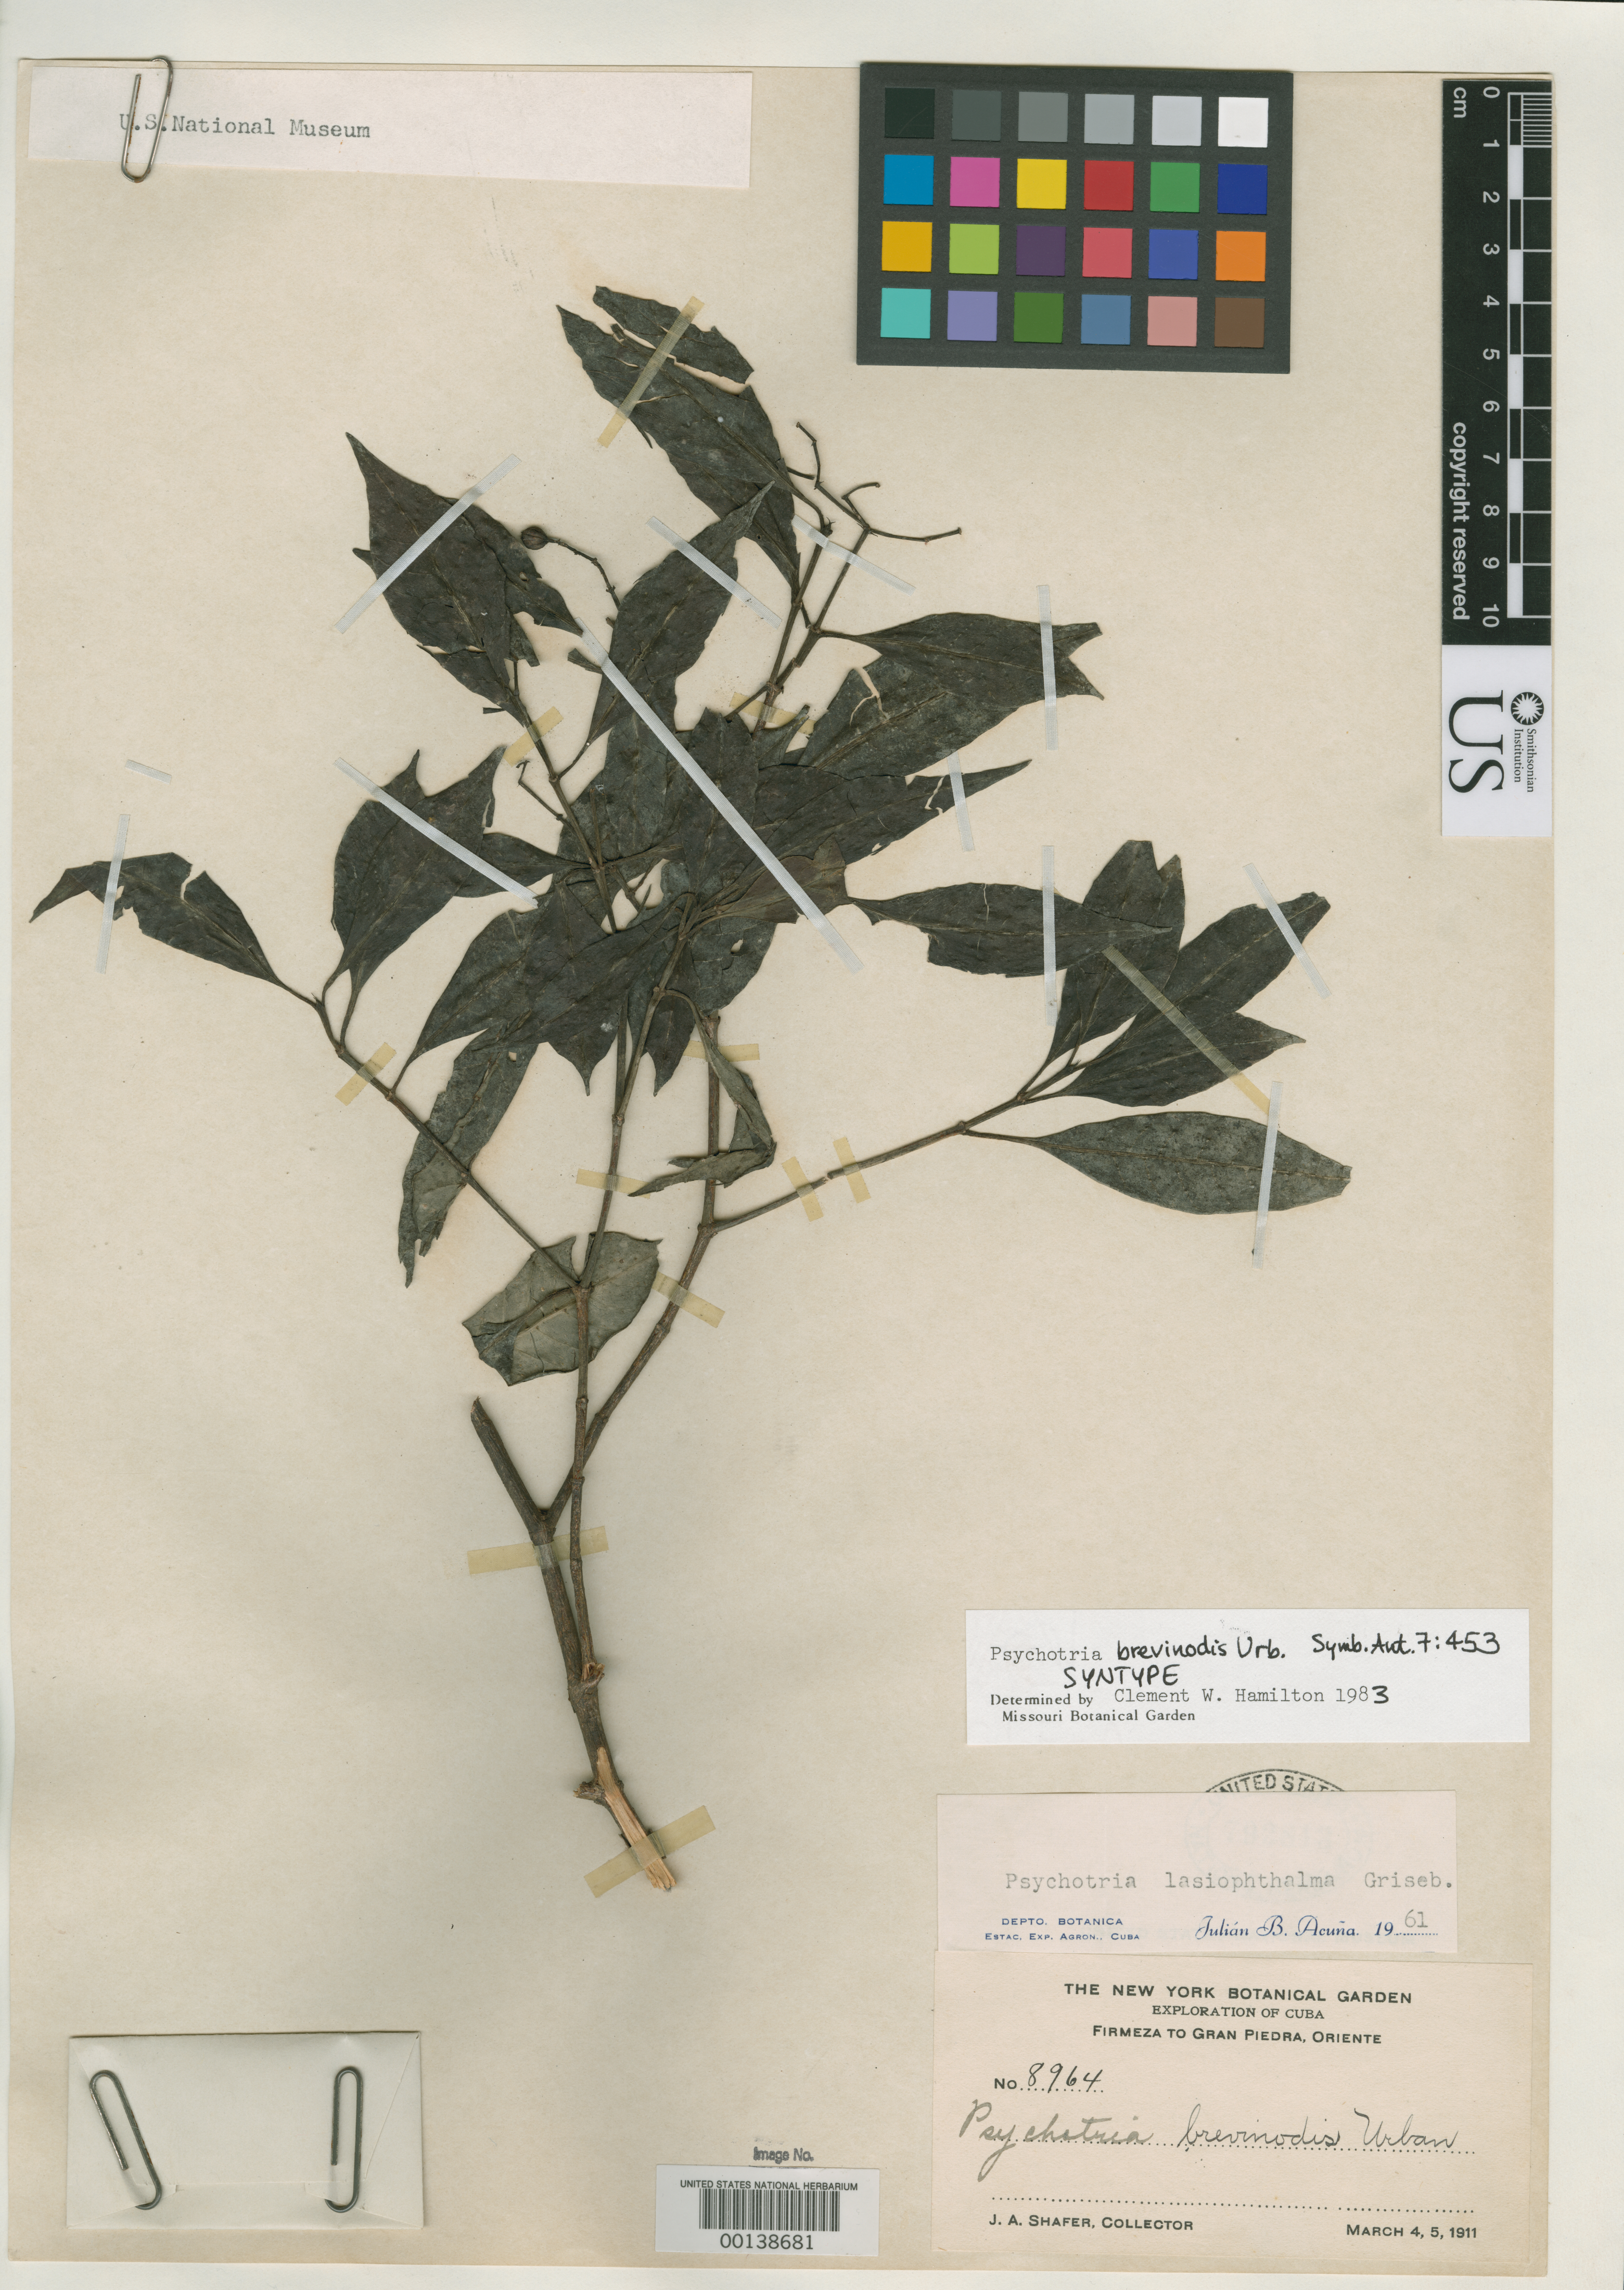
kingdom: Plantae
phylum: Tracheophyta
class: Magnoliopsida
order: Gentianales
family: Rubiaceae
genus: Psychotria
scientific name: Psychotria brevinodis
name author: Urb.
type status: Isotype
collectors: J. A. Shafer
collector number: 8964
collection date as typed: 04 Mar 1911 to 05 Mar 1911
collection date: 1911-03-04/1911-03-05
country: Cuba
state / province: Oriente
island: Greater Antilles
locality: Firmeza to Gran Piedra.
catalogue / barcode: US 792813